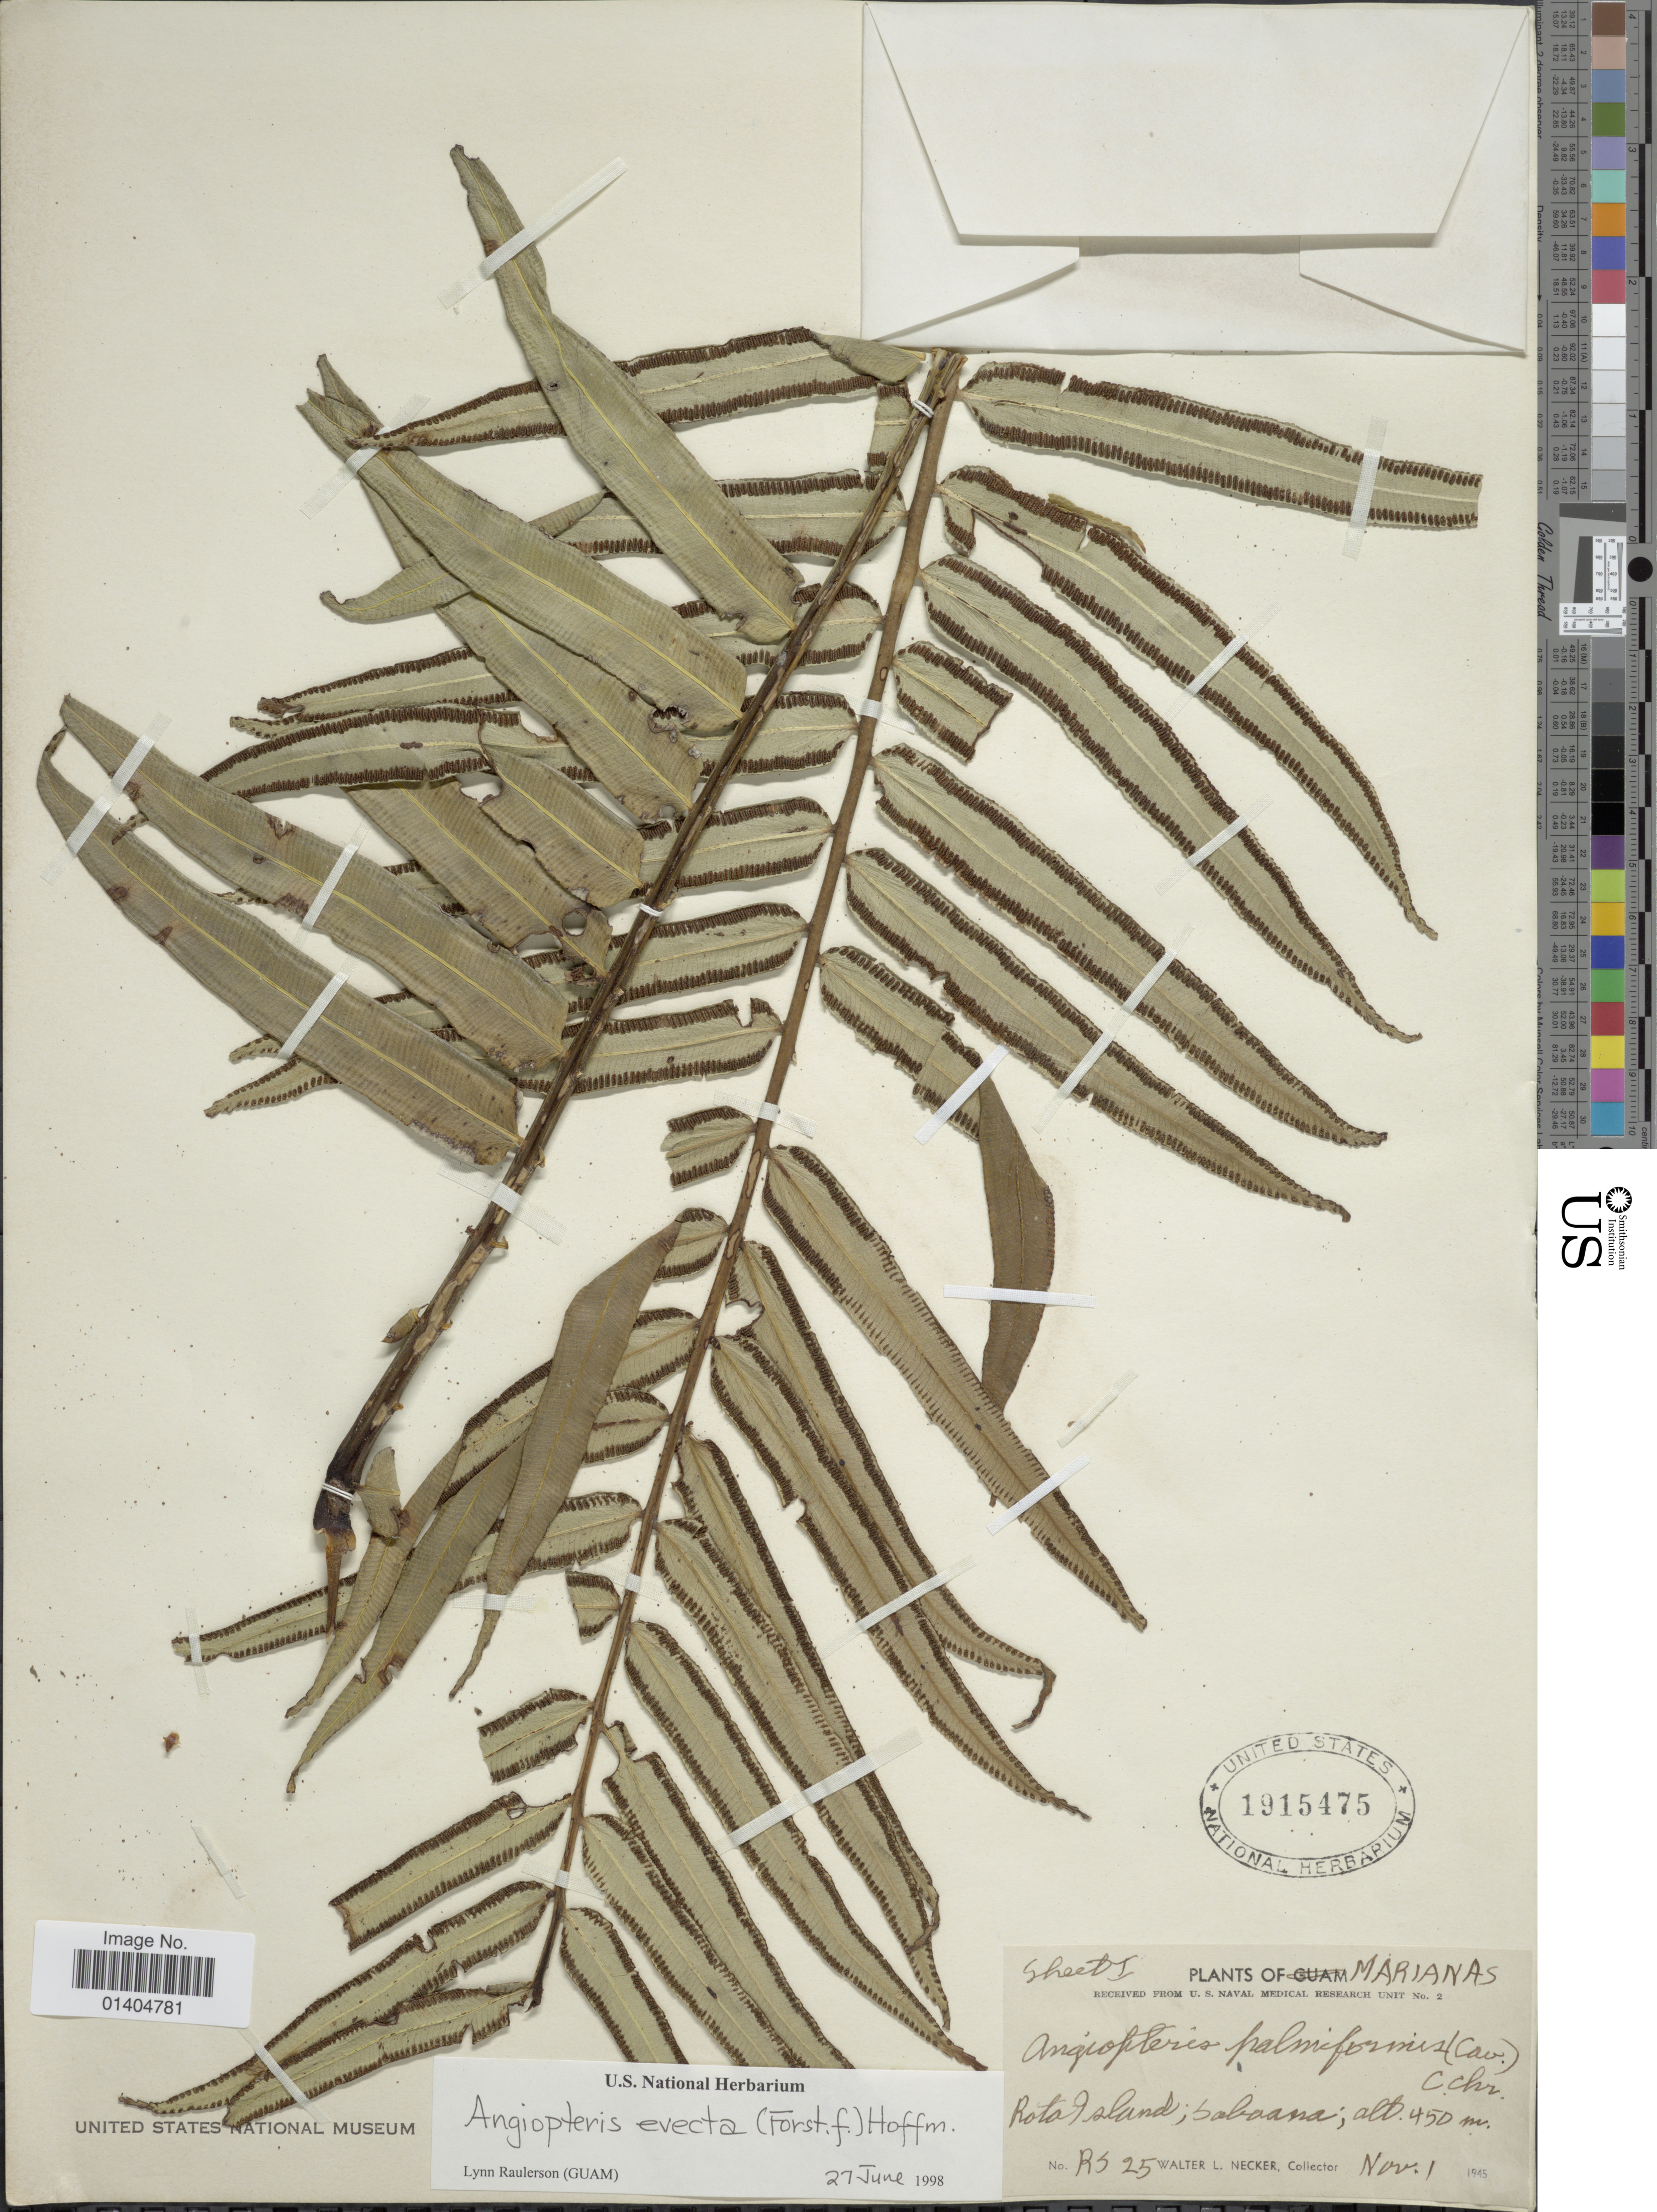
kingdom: Plantae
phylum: Tracheophyta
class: Polypodiopsida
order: Marattiales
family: Marattiaceae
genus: Angiopteris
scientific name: Angiopteris evecta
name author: (G. Forst.) Hoffm.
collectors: W. L. Necker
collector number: RS 25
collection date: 1945-11-01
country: Northern Mariana Islands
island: Rota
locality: Sabaana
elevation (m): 450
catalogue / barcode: US 1915475